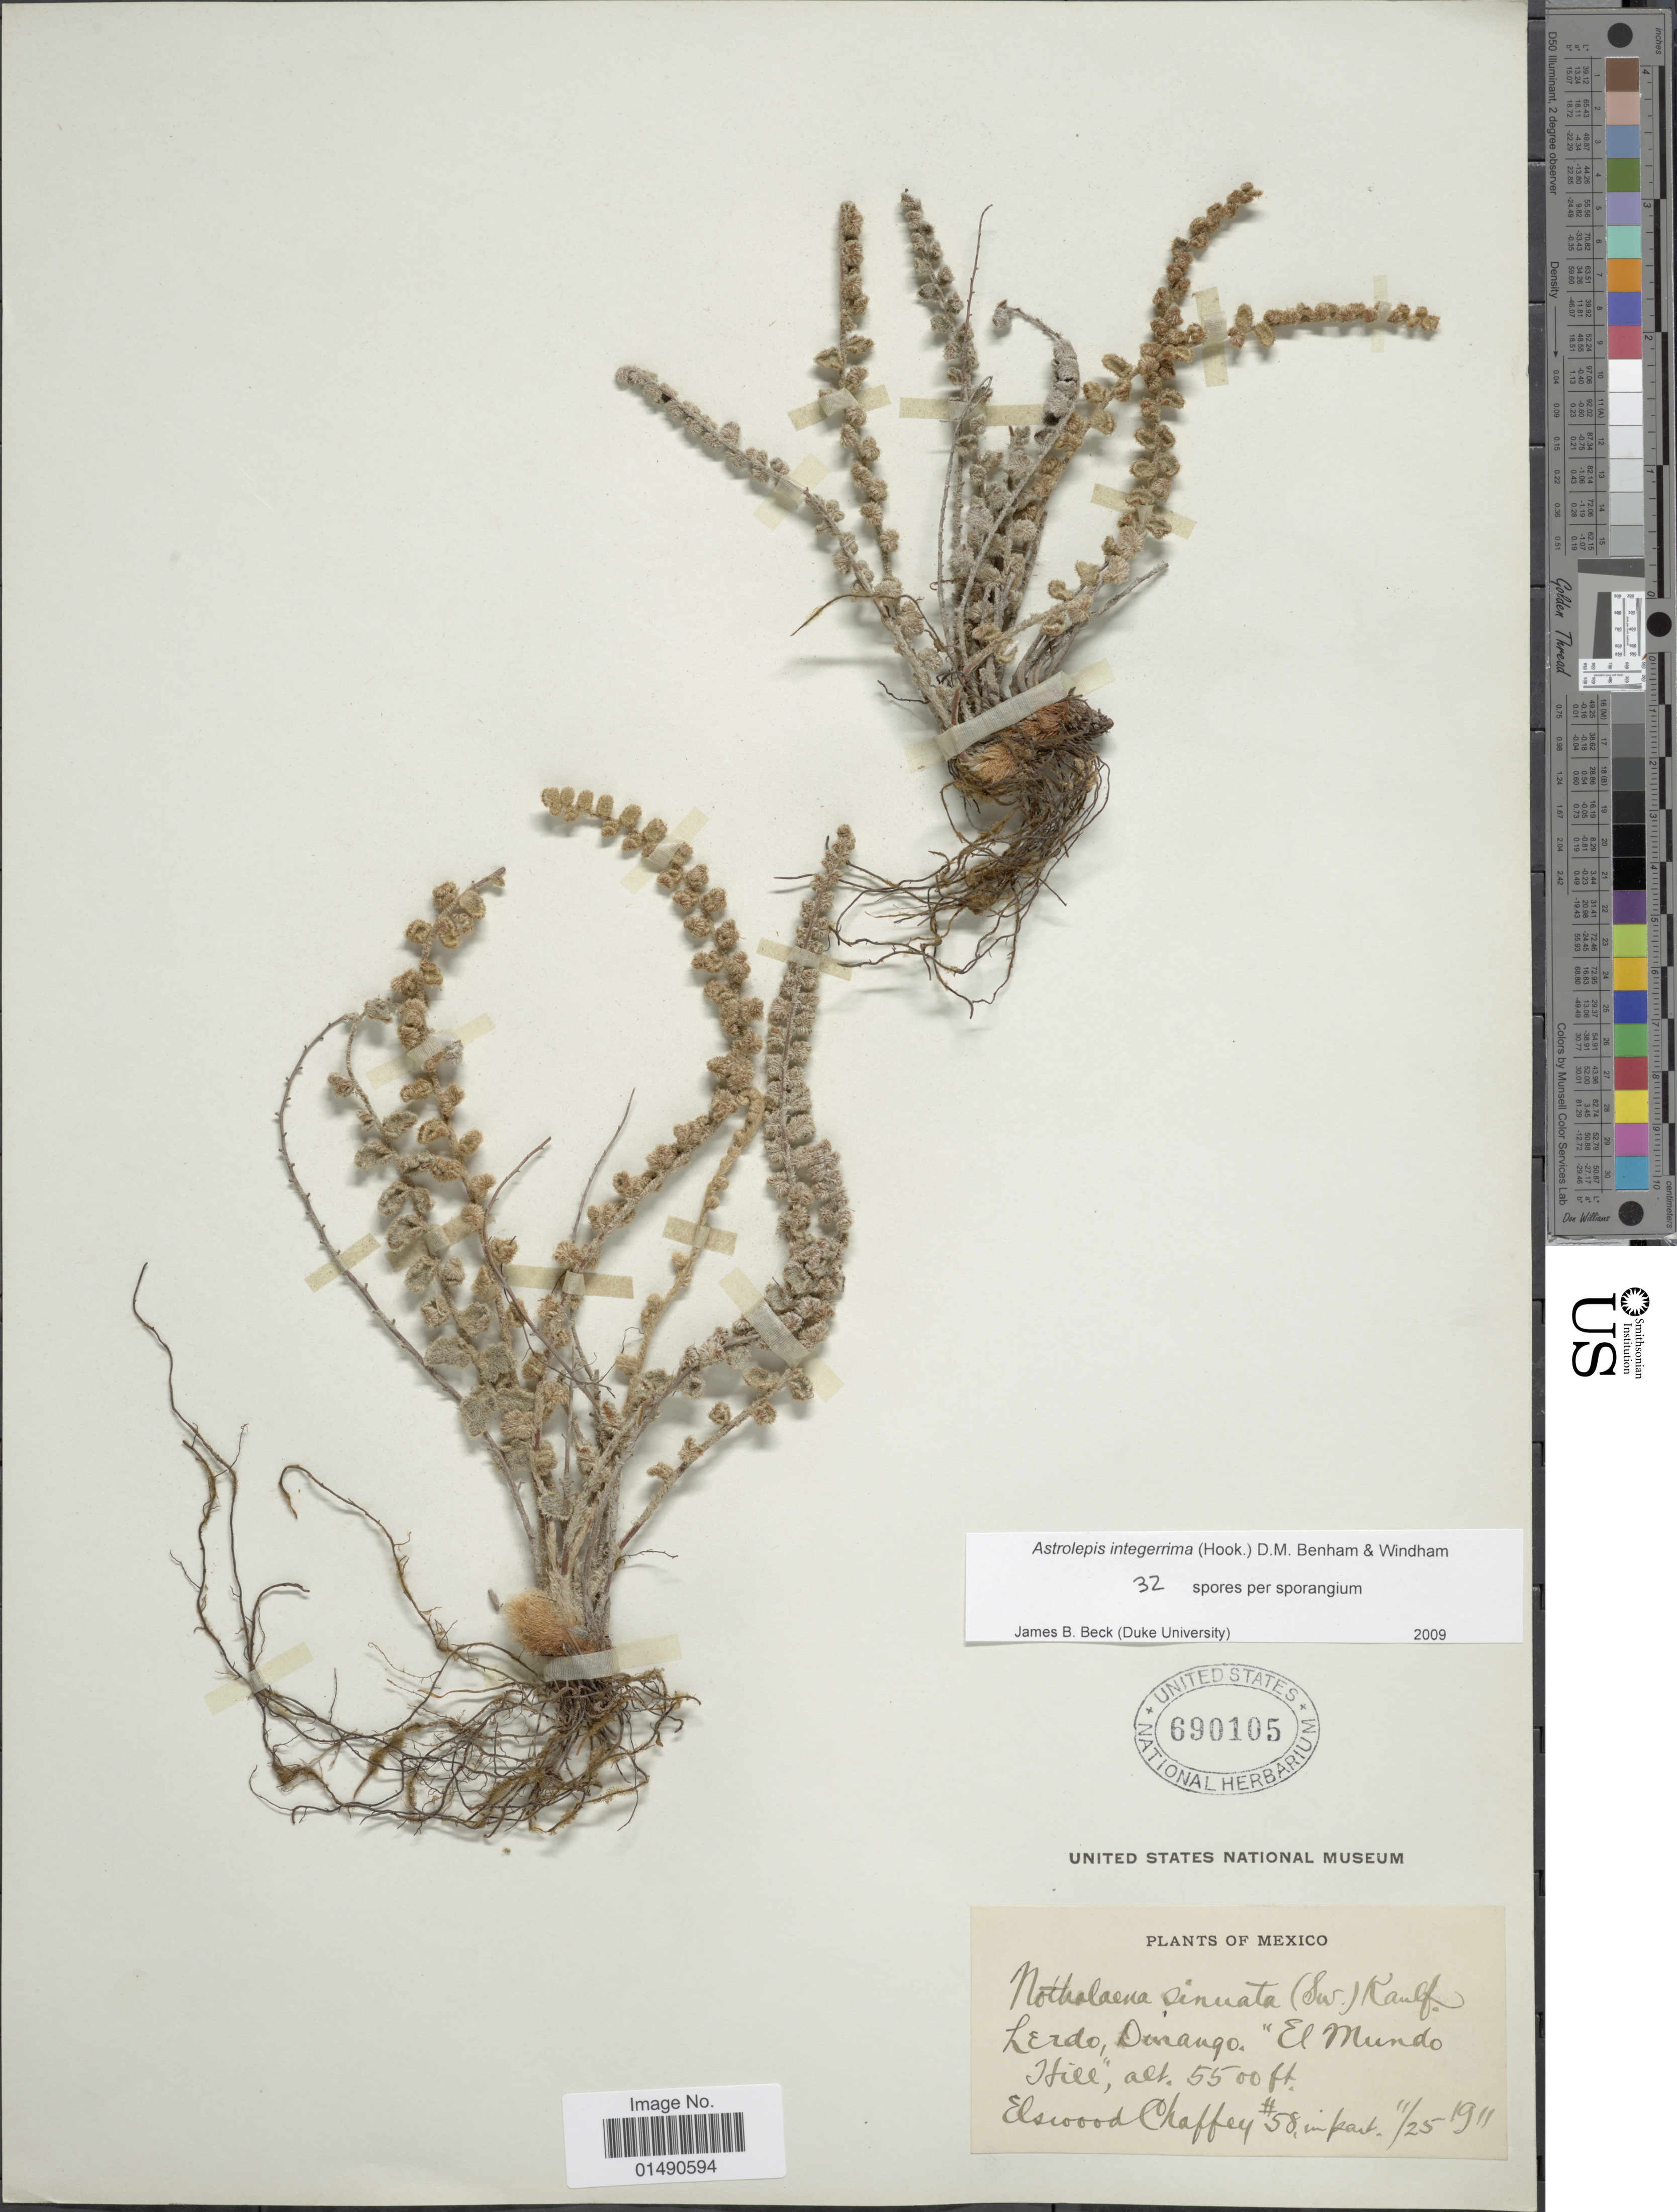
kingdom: Plantae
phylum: Tracheophyta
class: Polypodiopsida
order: Polypodiales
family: Pteridaceae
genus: Astrolepis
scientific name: Astrolepis integerrima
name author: (Hook.) D.M. Benham & Windham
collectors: E. Chaffey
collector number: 58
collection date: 1911-11-25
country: Mexico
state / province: Durango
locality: Lerdo, "El Mundo Hill"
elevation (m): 1676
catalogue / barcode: US 690105